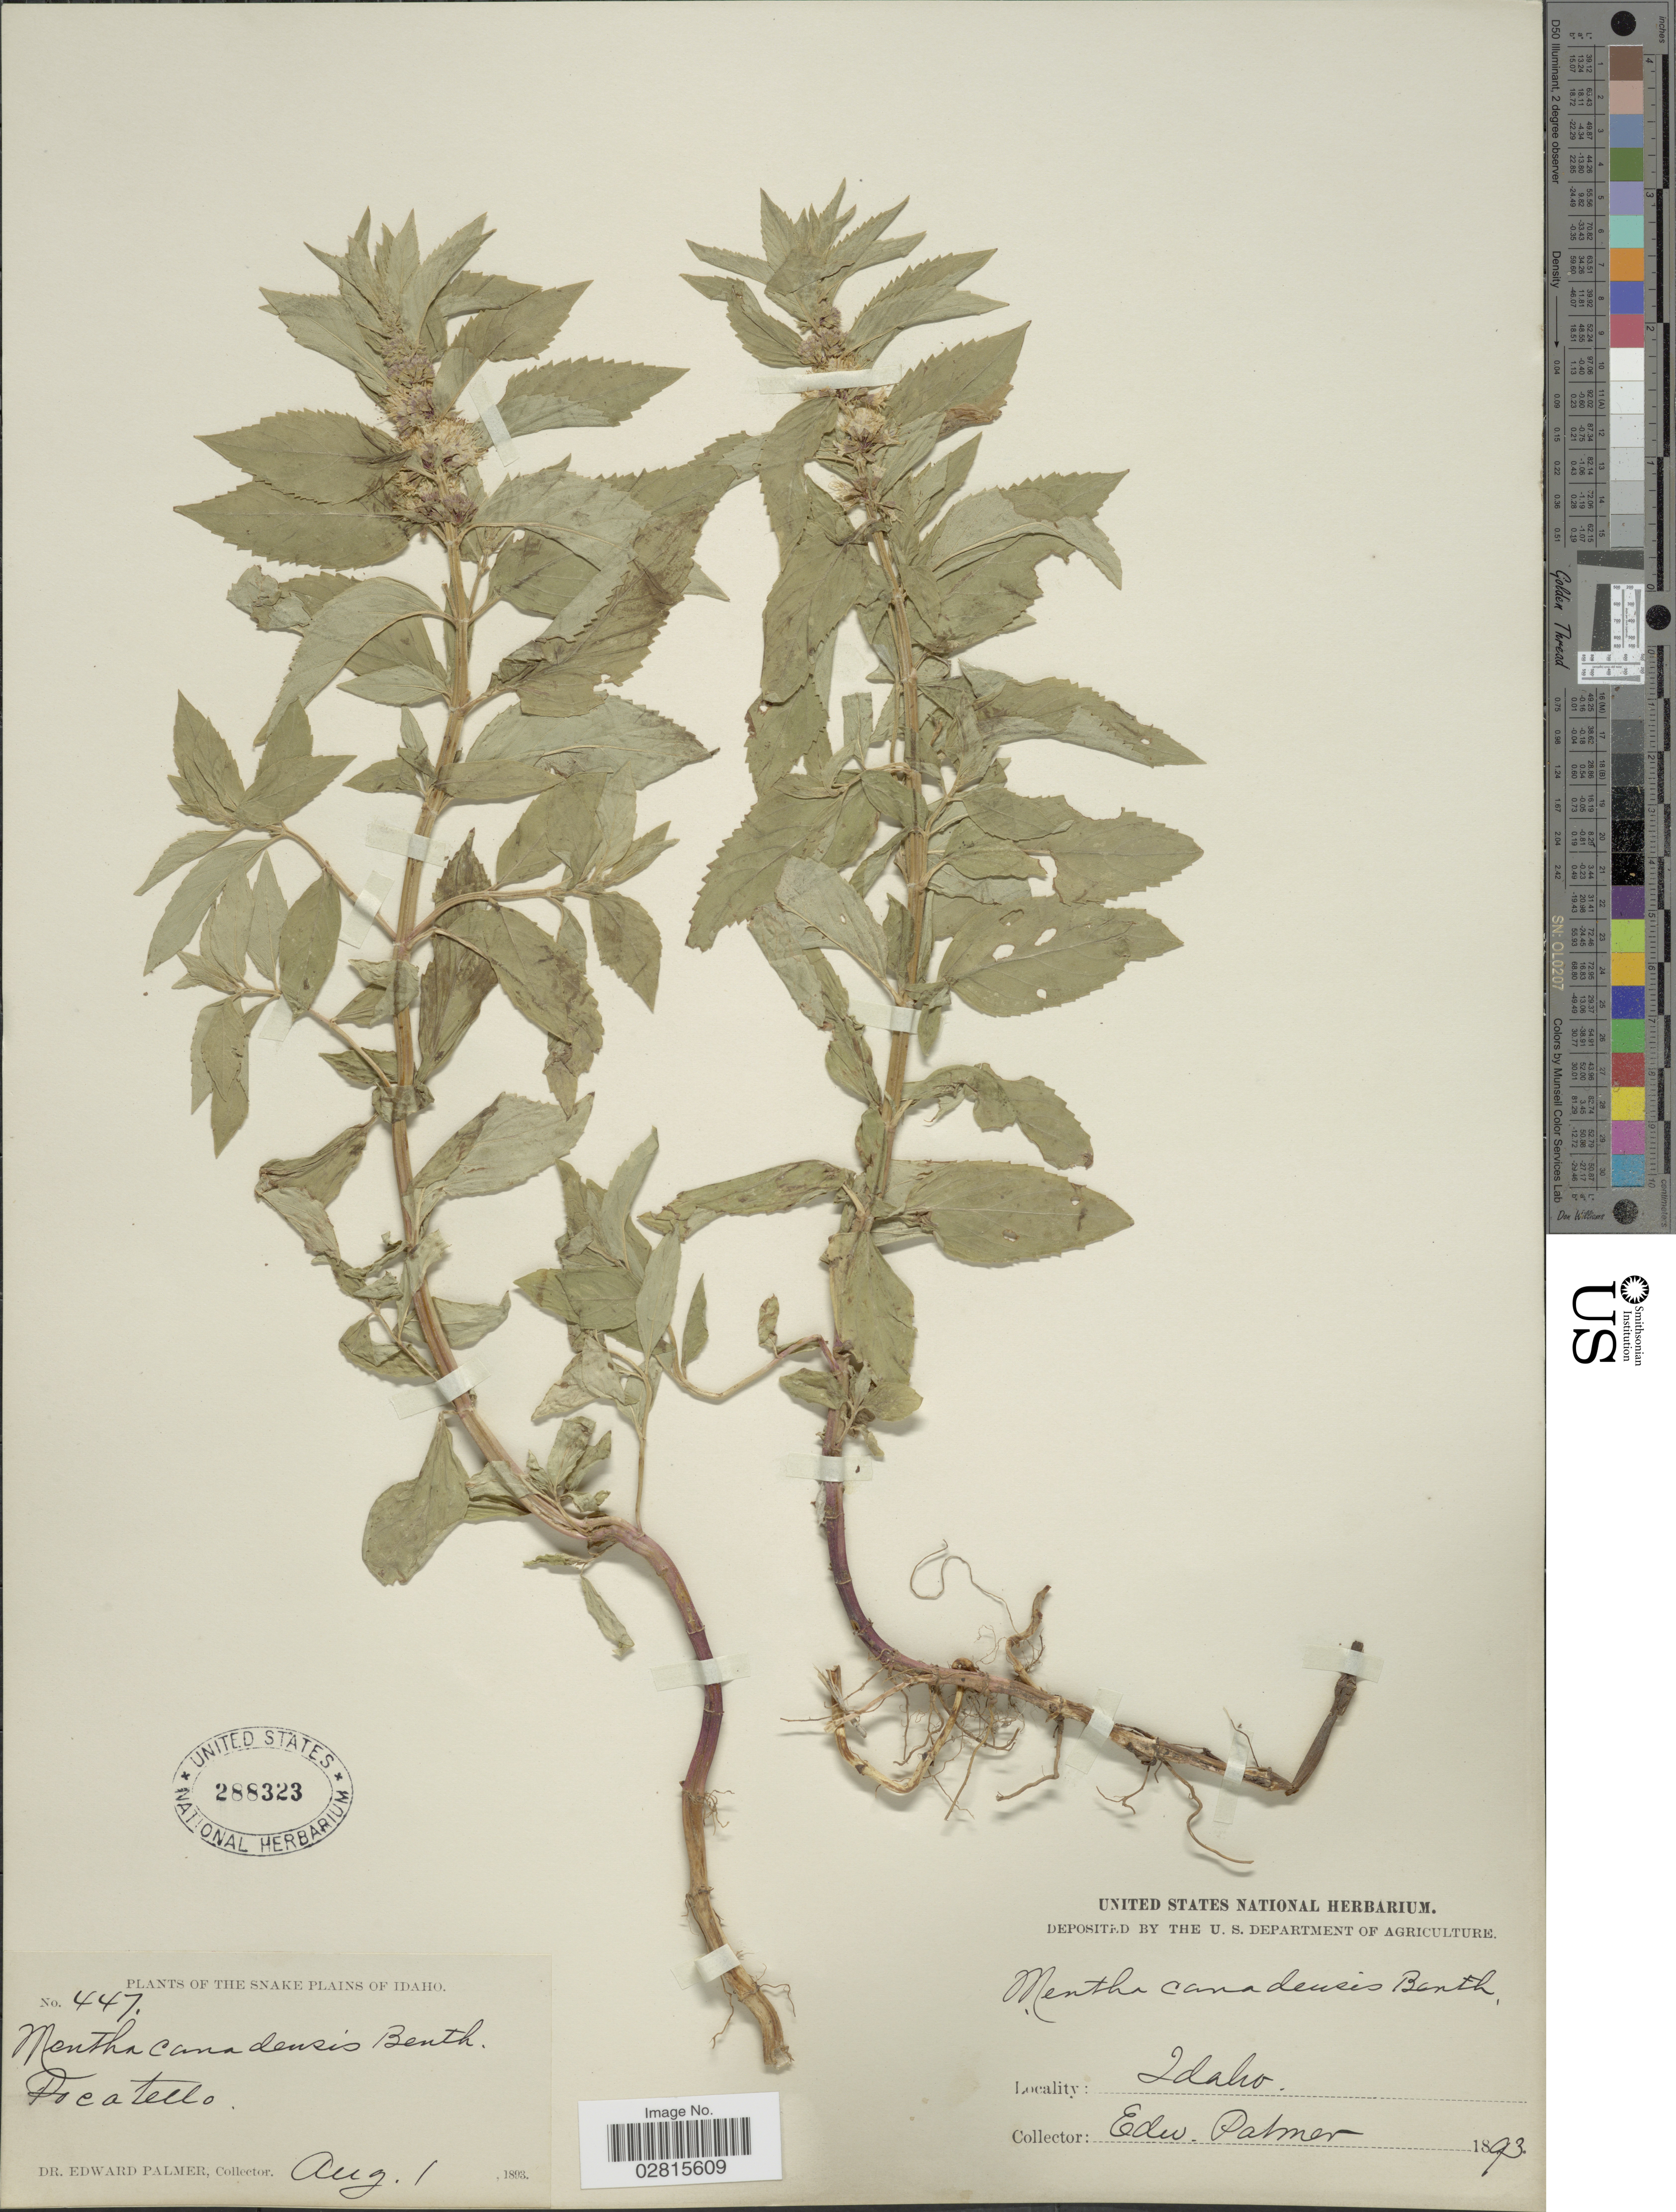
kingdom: Plantae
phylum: Tracheophyta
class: Magnoliopsida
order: Lamiales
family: Lamiaceae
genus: Mentha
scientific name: Mentha penardii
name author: (Briq.) Rydb.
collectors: E. Palmer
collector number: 447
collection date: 1893-08-01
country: United States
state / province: Idaho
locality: The Snake Plains of Idaho, Pocatello.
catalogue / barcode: US 288323